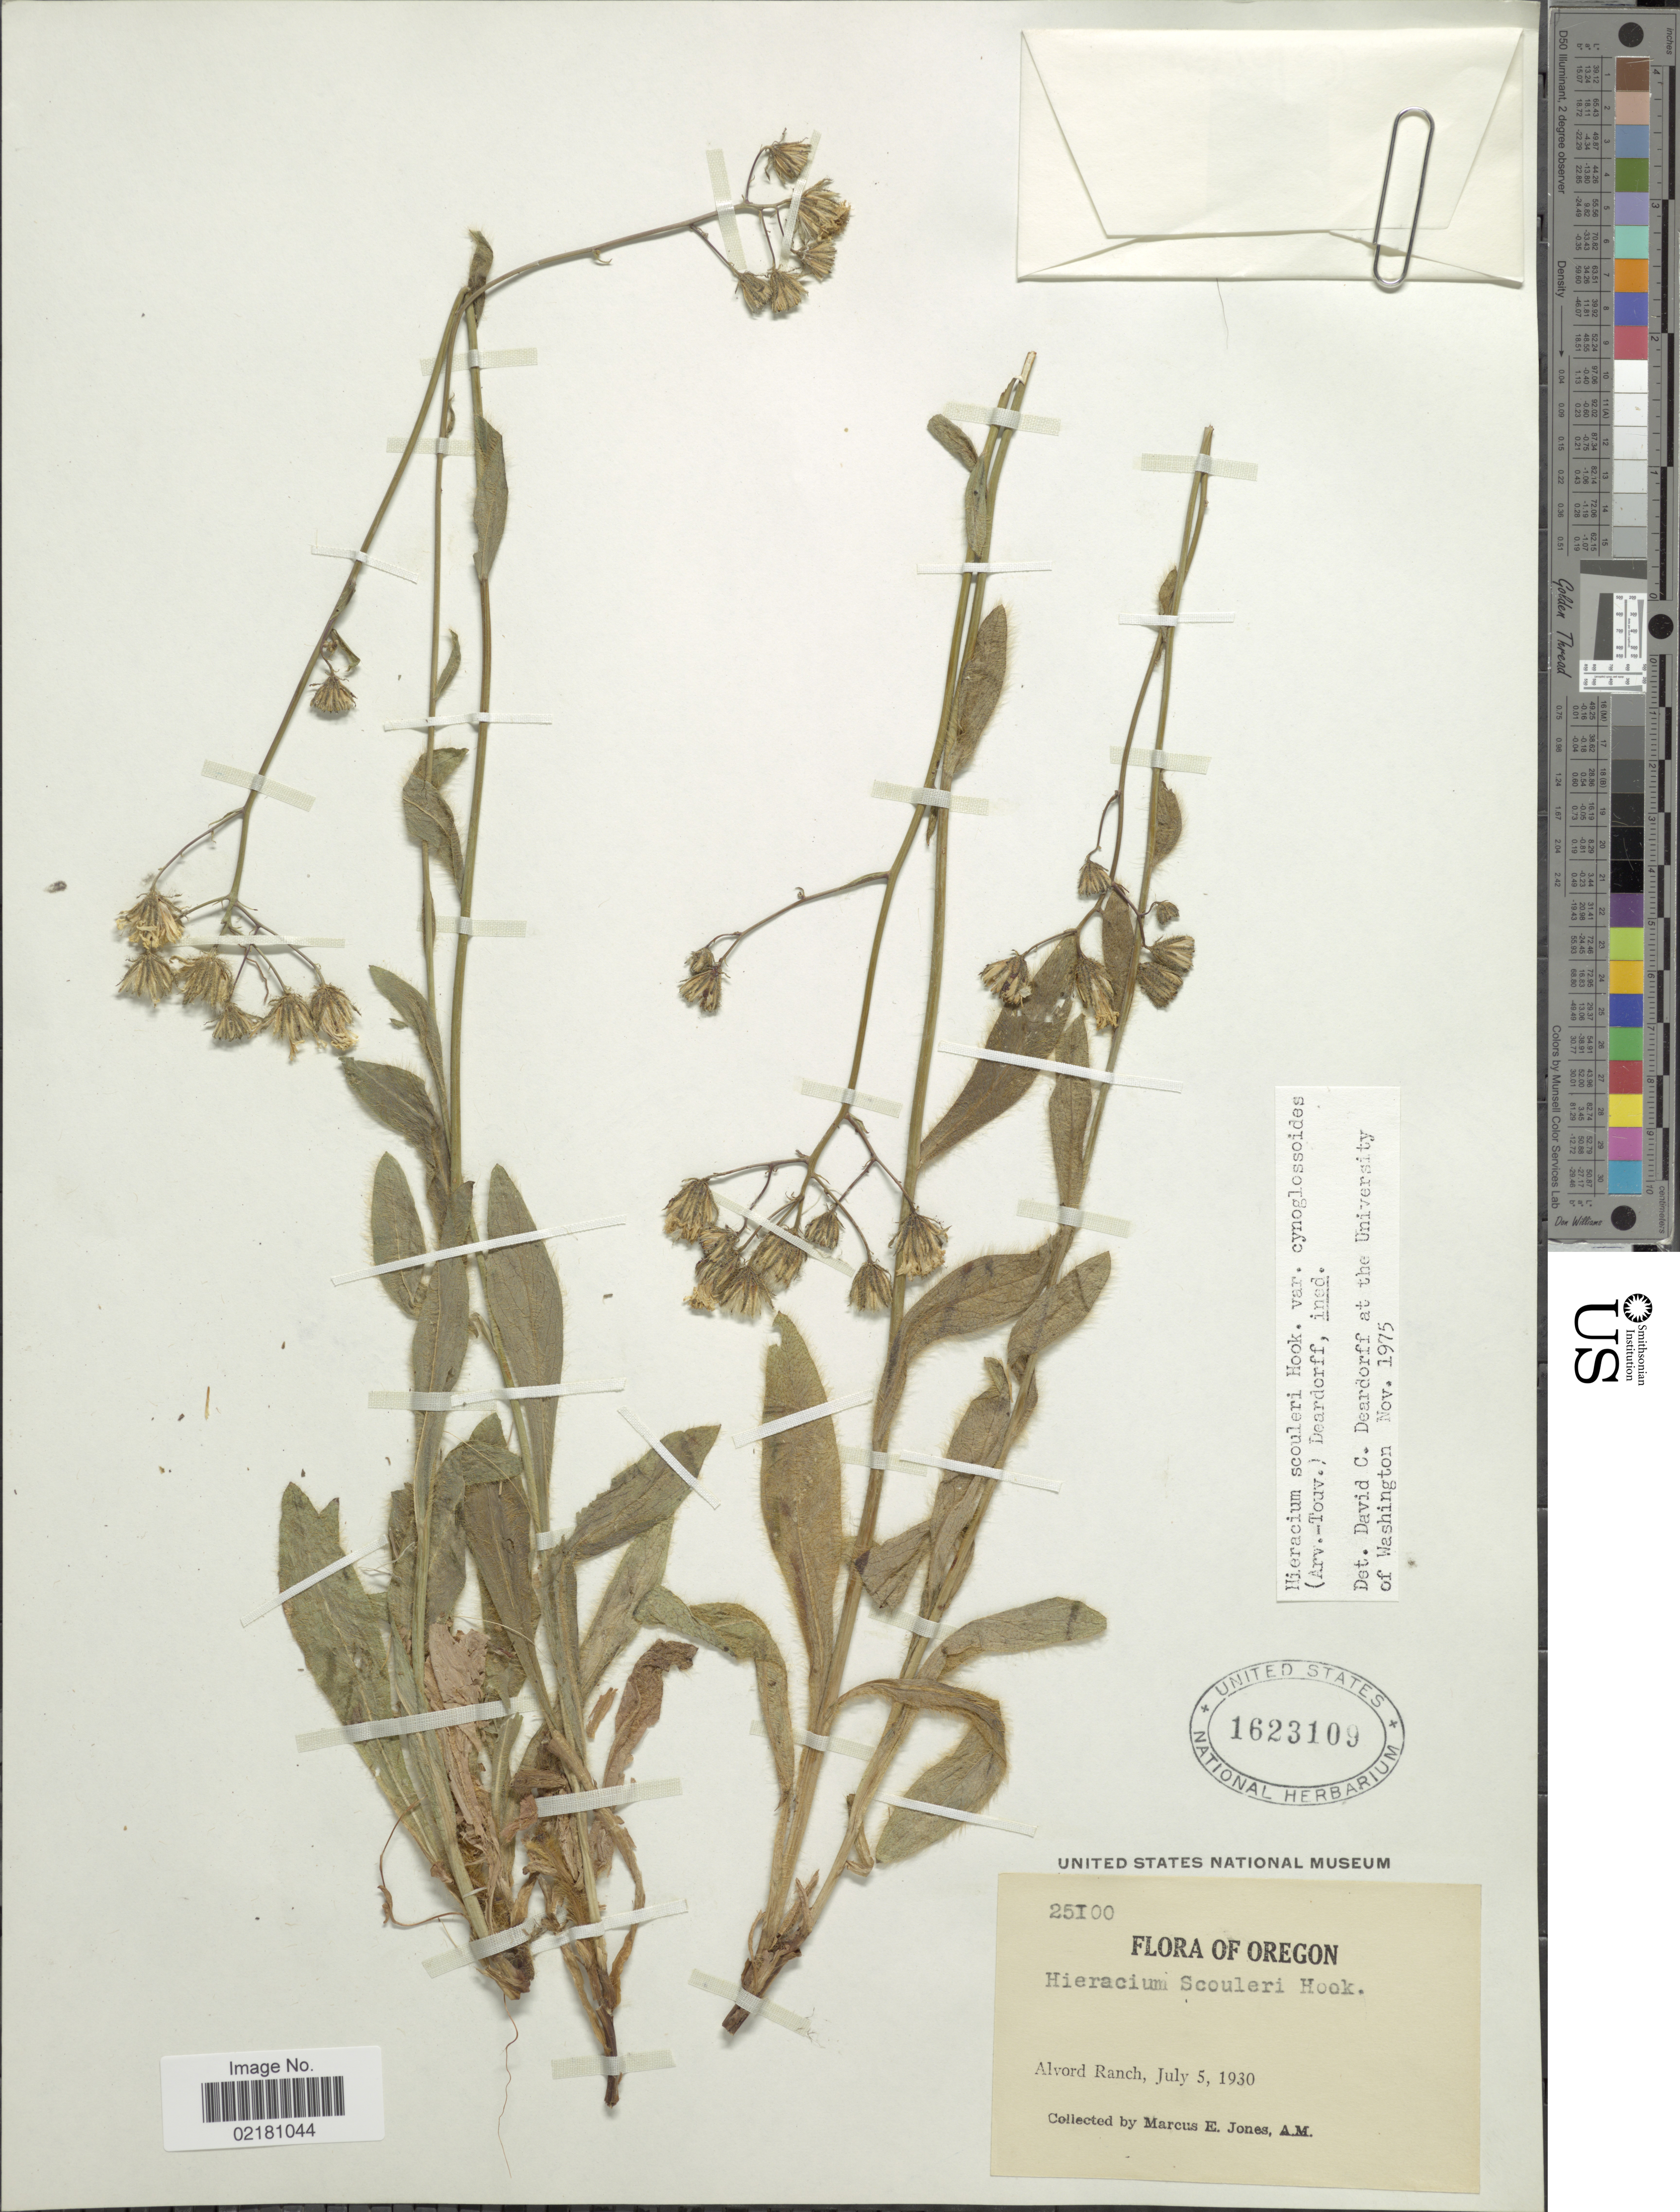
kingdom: Plantae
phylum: Tracheophyta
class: Magnoliopsida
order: Asterales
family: Asteraceae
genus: Hieracium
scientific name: Hieracium scouleri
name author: Hook.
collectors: M. E. Jones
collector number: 25100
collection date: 1930-07-05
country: United States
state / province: Oregon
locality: Alvord Ranch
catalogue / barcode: US 1623109